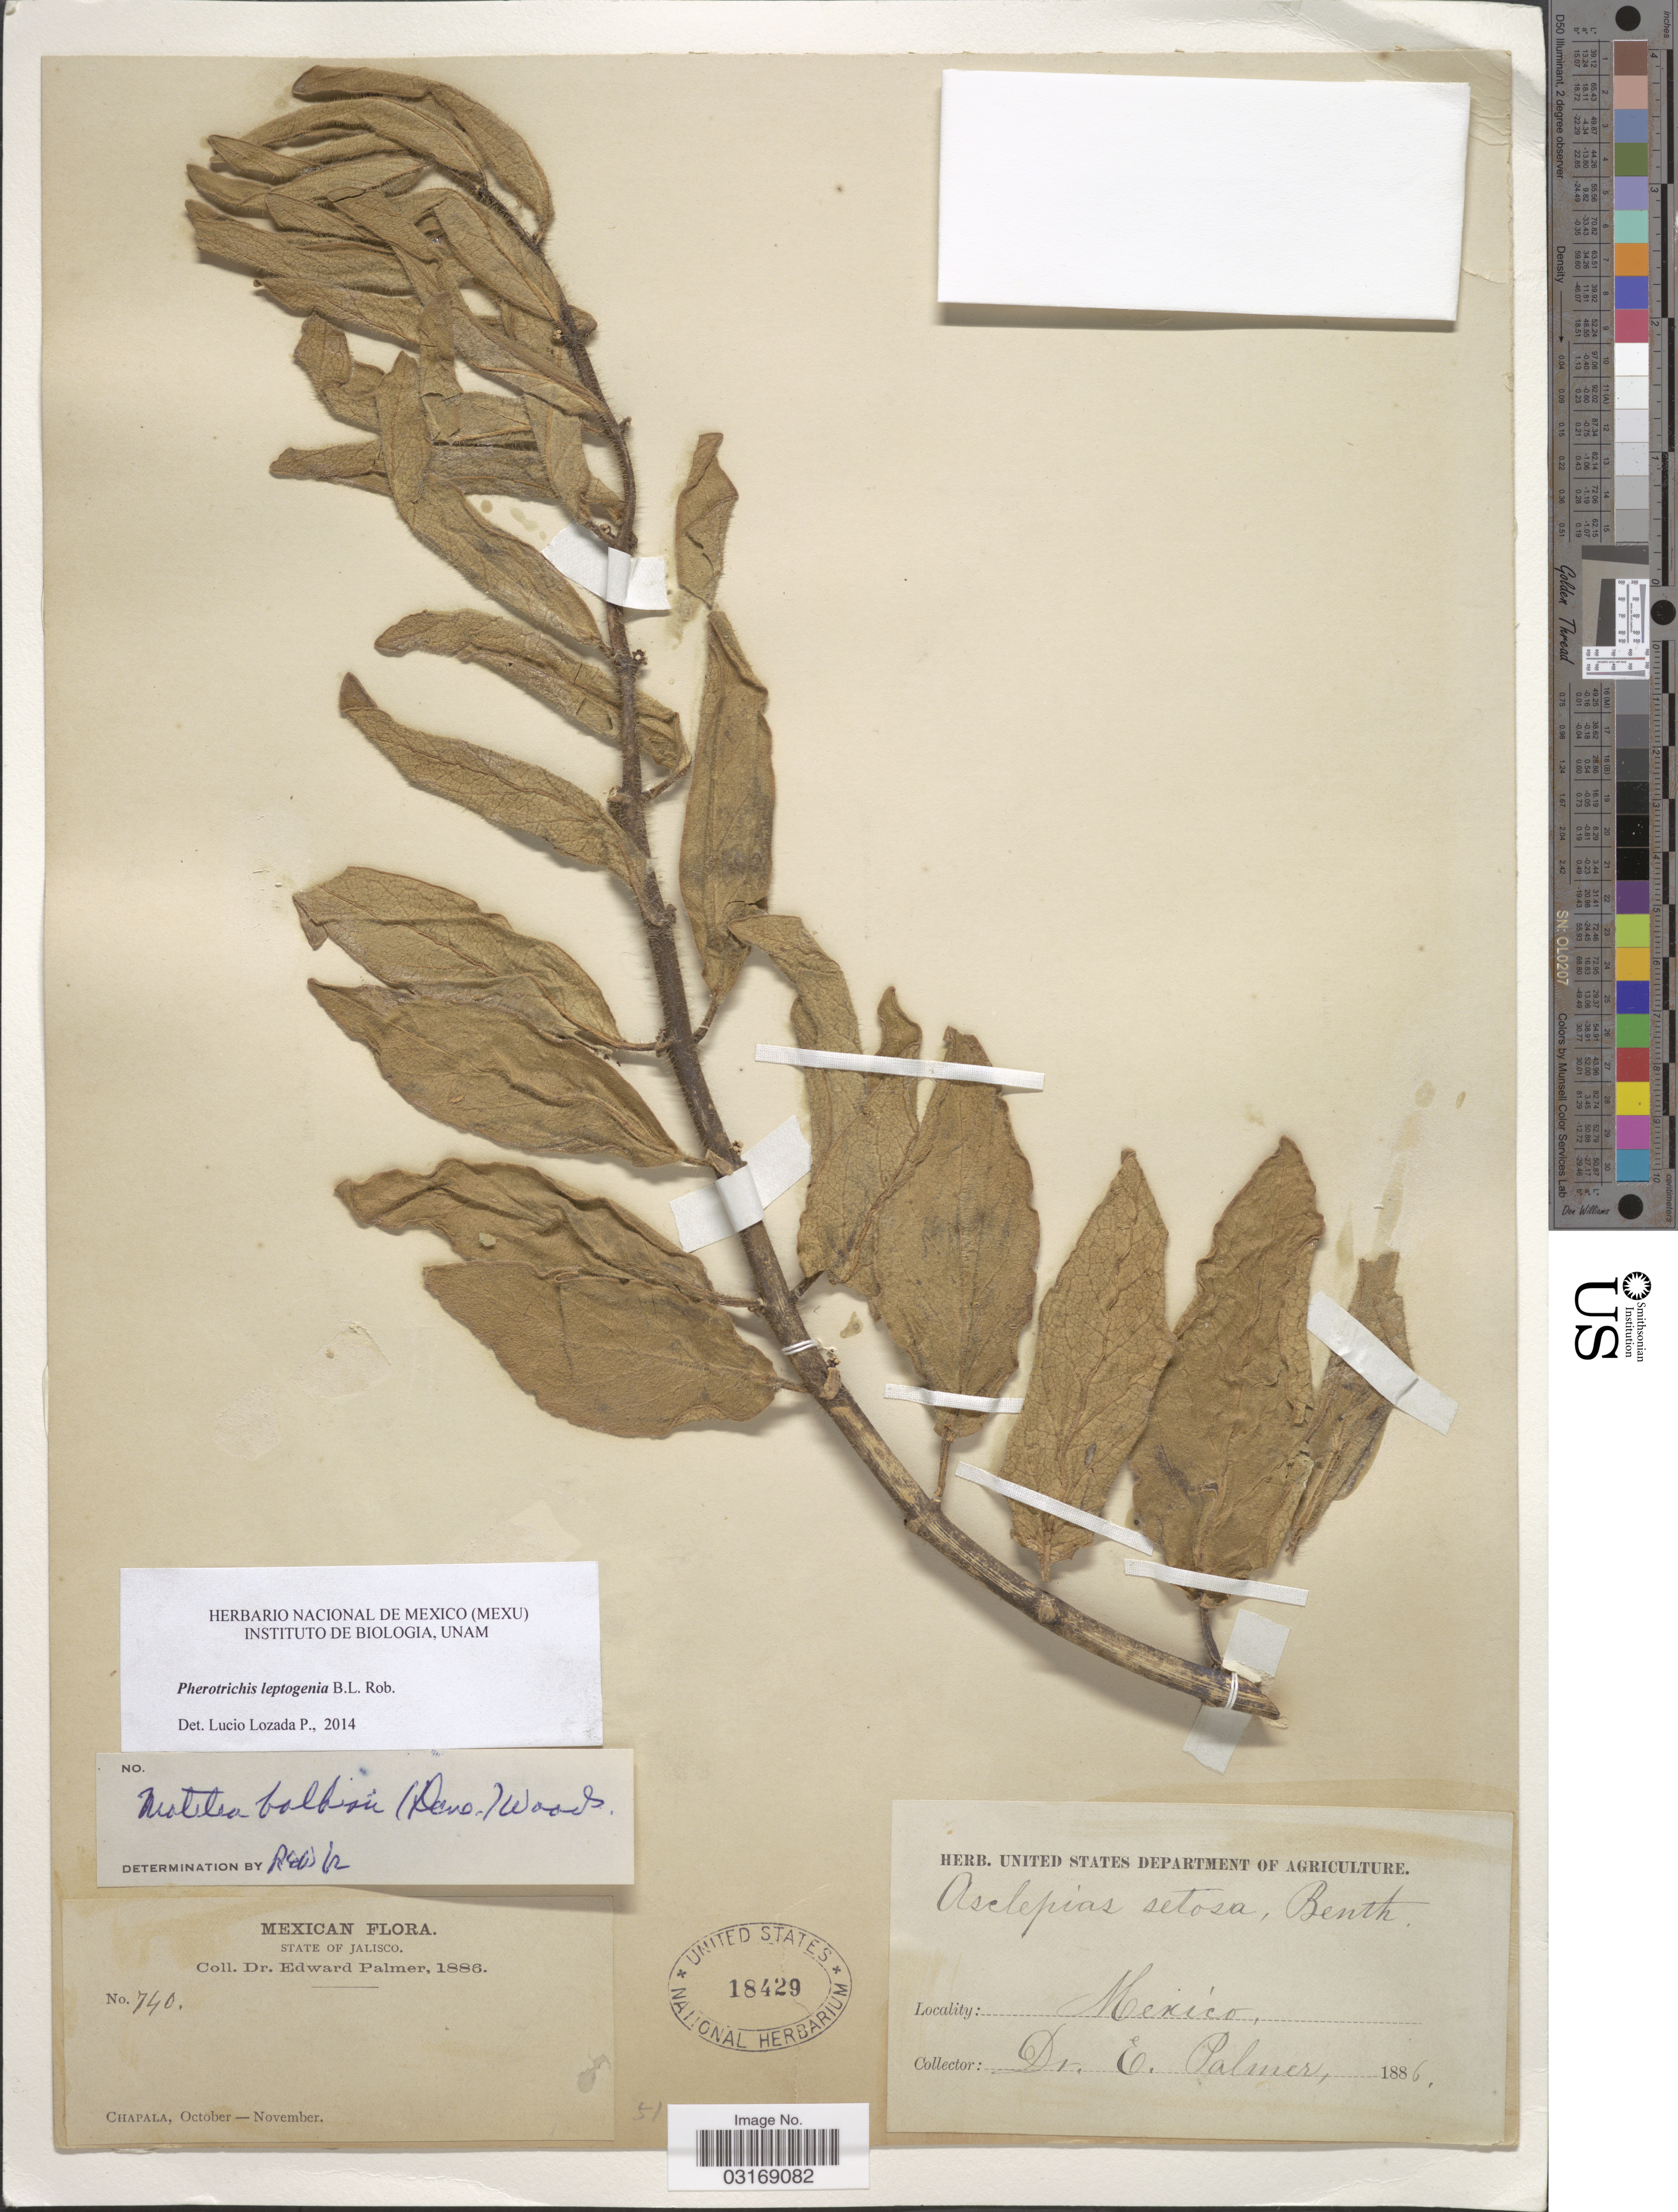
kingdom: Plantae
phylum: Tracheophyta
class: Magnoliopsida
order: Gentianales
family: Apocynaceae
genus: Pherotrichis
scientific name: Pherotrichis leptogenia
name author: B.L. Rob.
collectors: E. Palmer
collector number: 740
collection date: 1886-10/1886-11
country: Mexico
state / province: Jalisco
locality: Chapala.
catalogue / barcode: US 18429